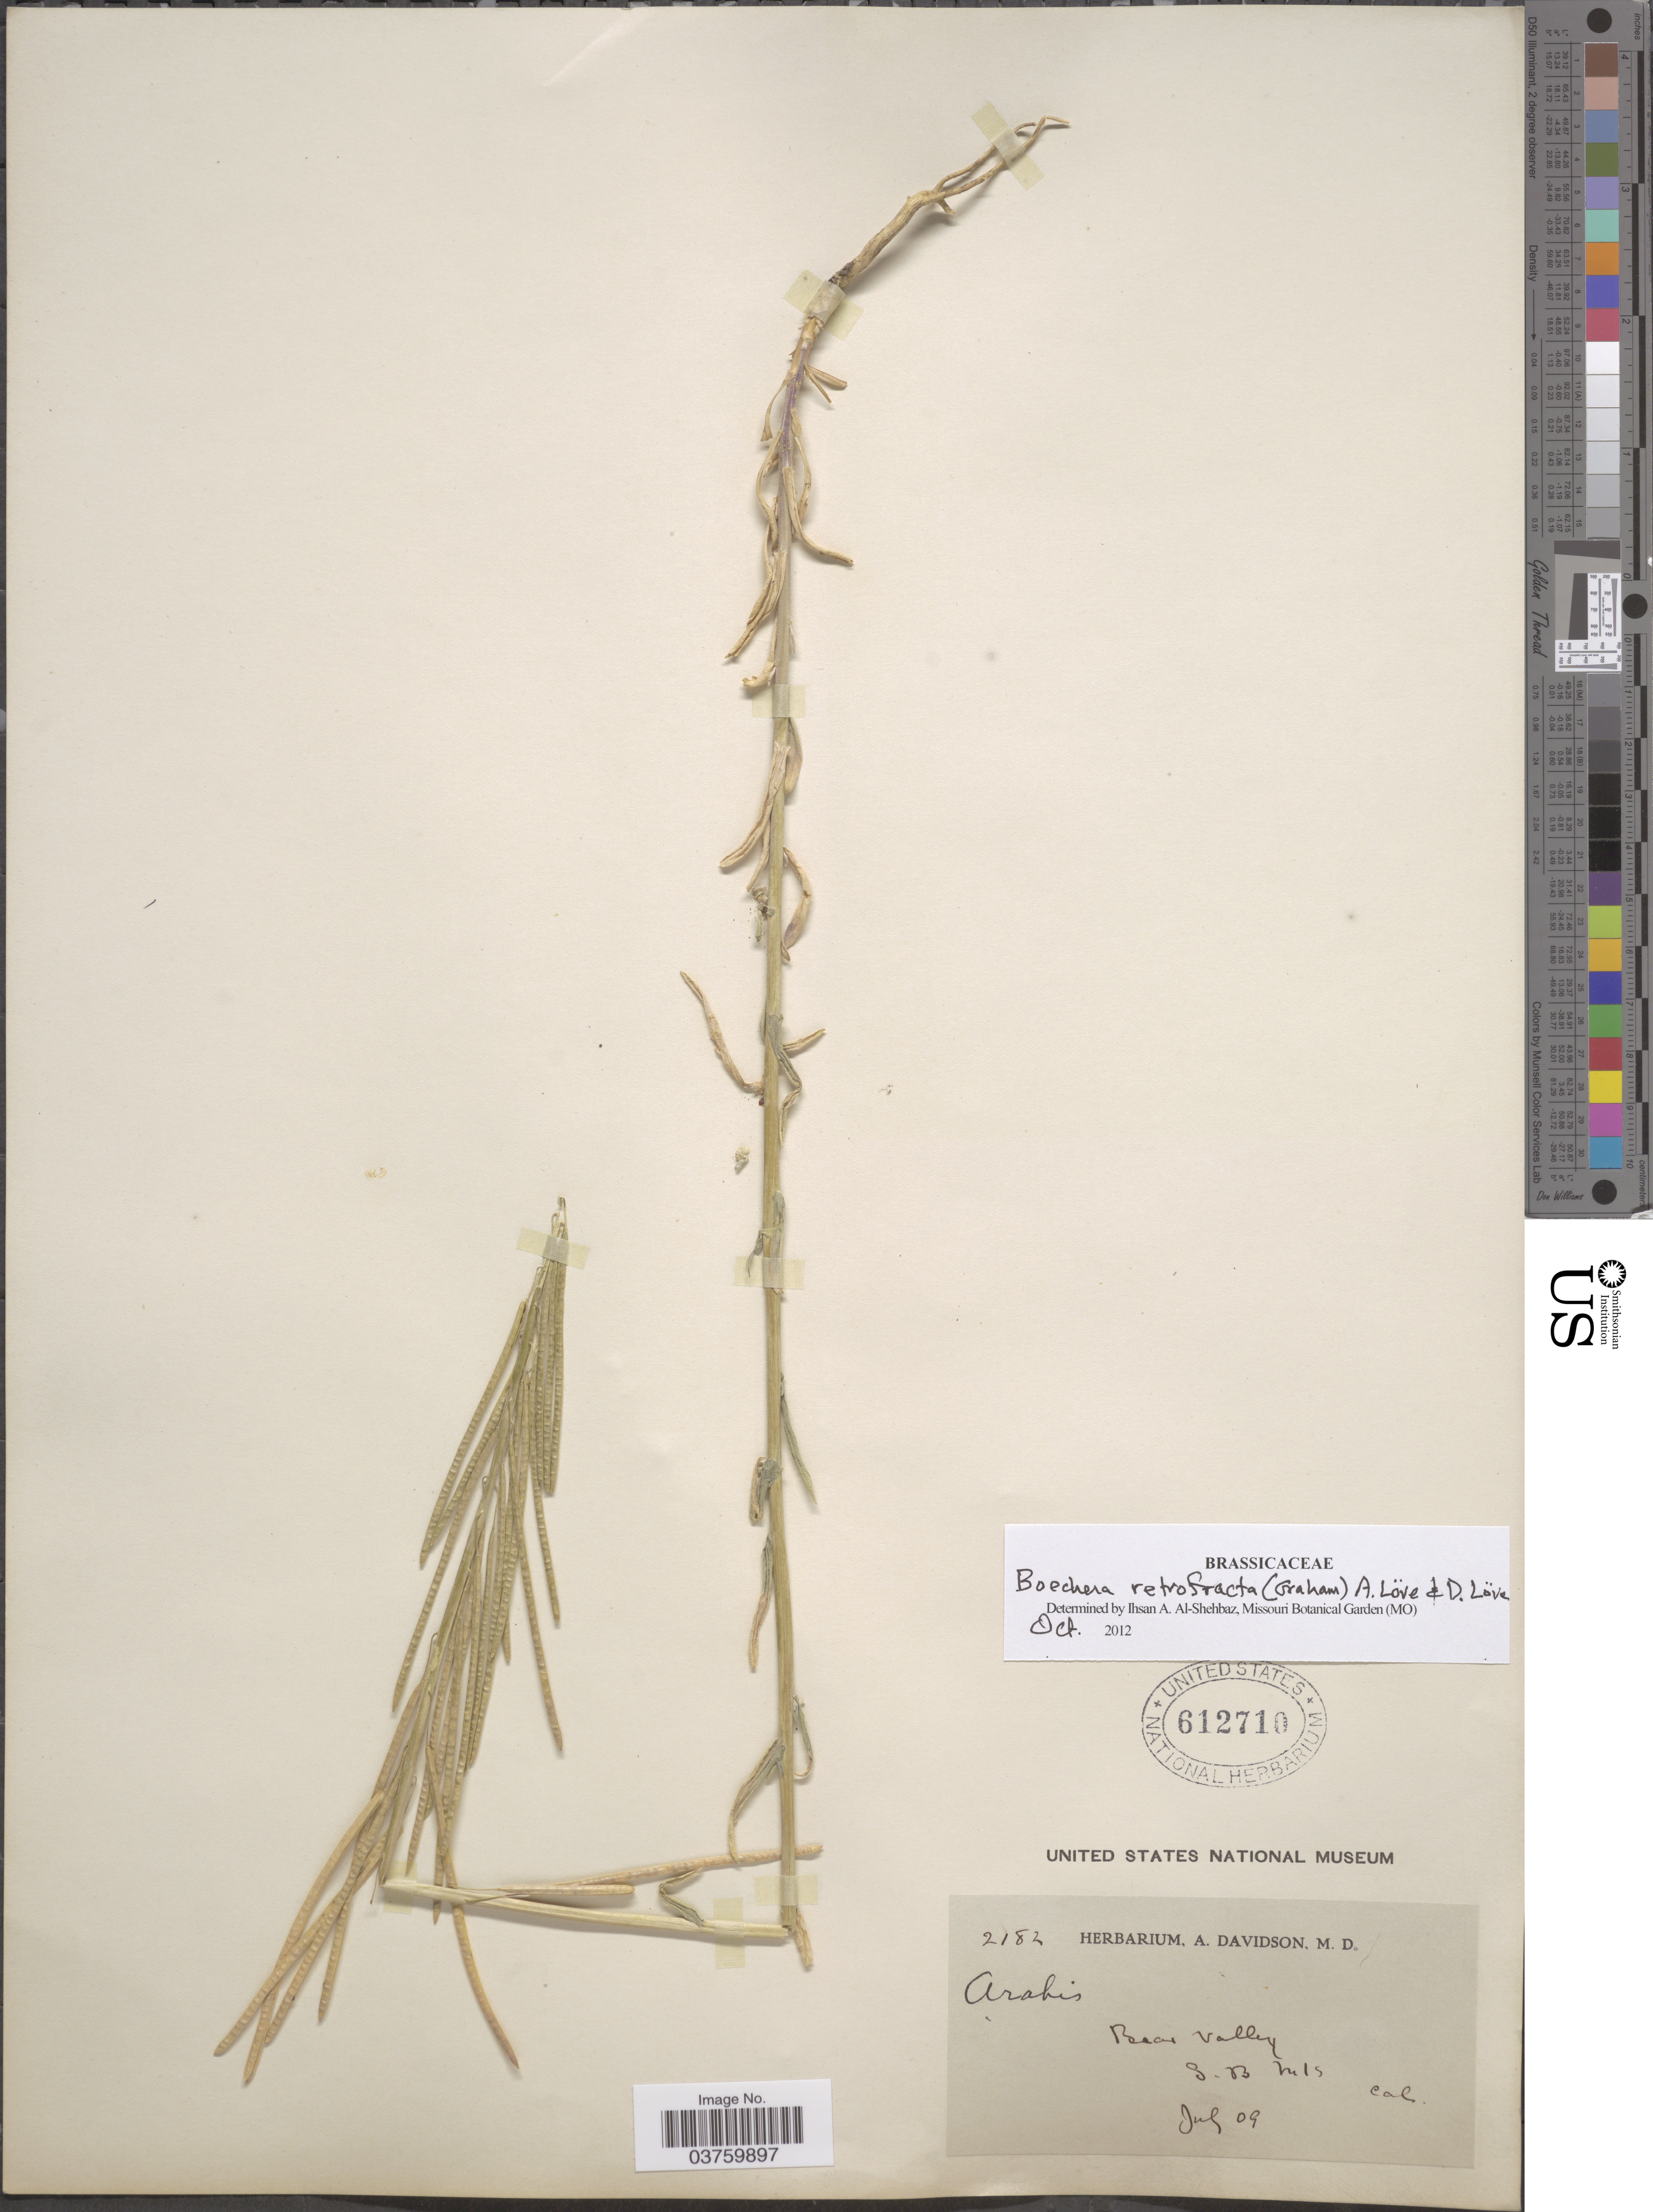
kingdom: Plantae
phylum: Tracheophyta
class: Magnoliopsida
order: Brassicales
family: Brassicaceae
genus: Boechera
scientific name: Boechera retrofracta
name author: (Graham) Á. Löve & D. Löve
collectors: ex herb. A. Davidson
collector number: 2182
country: United States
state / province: California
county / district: San Bernardino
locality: Bear Valley. S. B Mts.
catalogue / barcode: US 612710